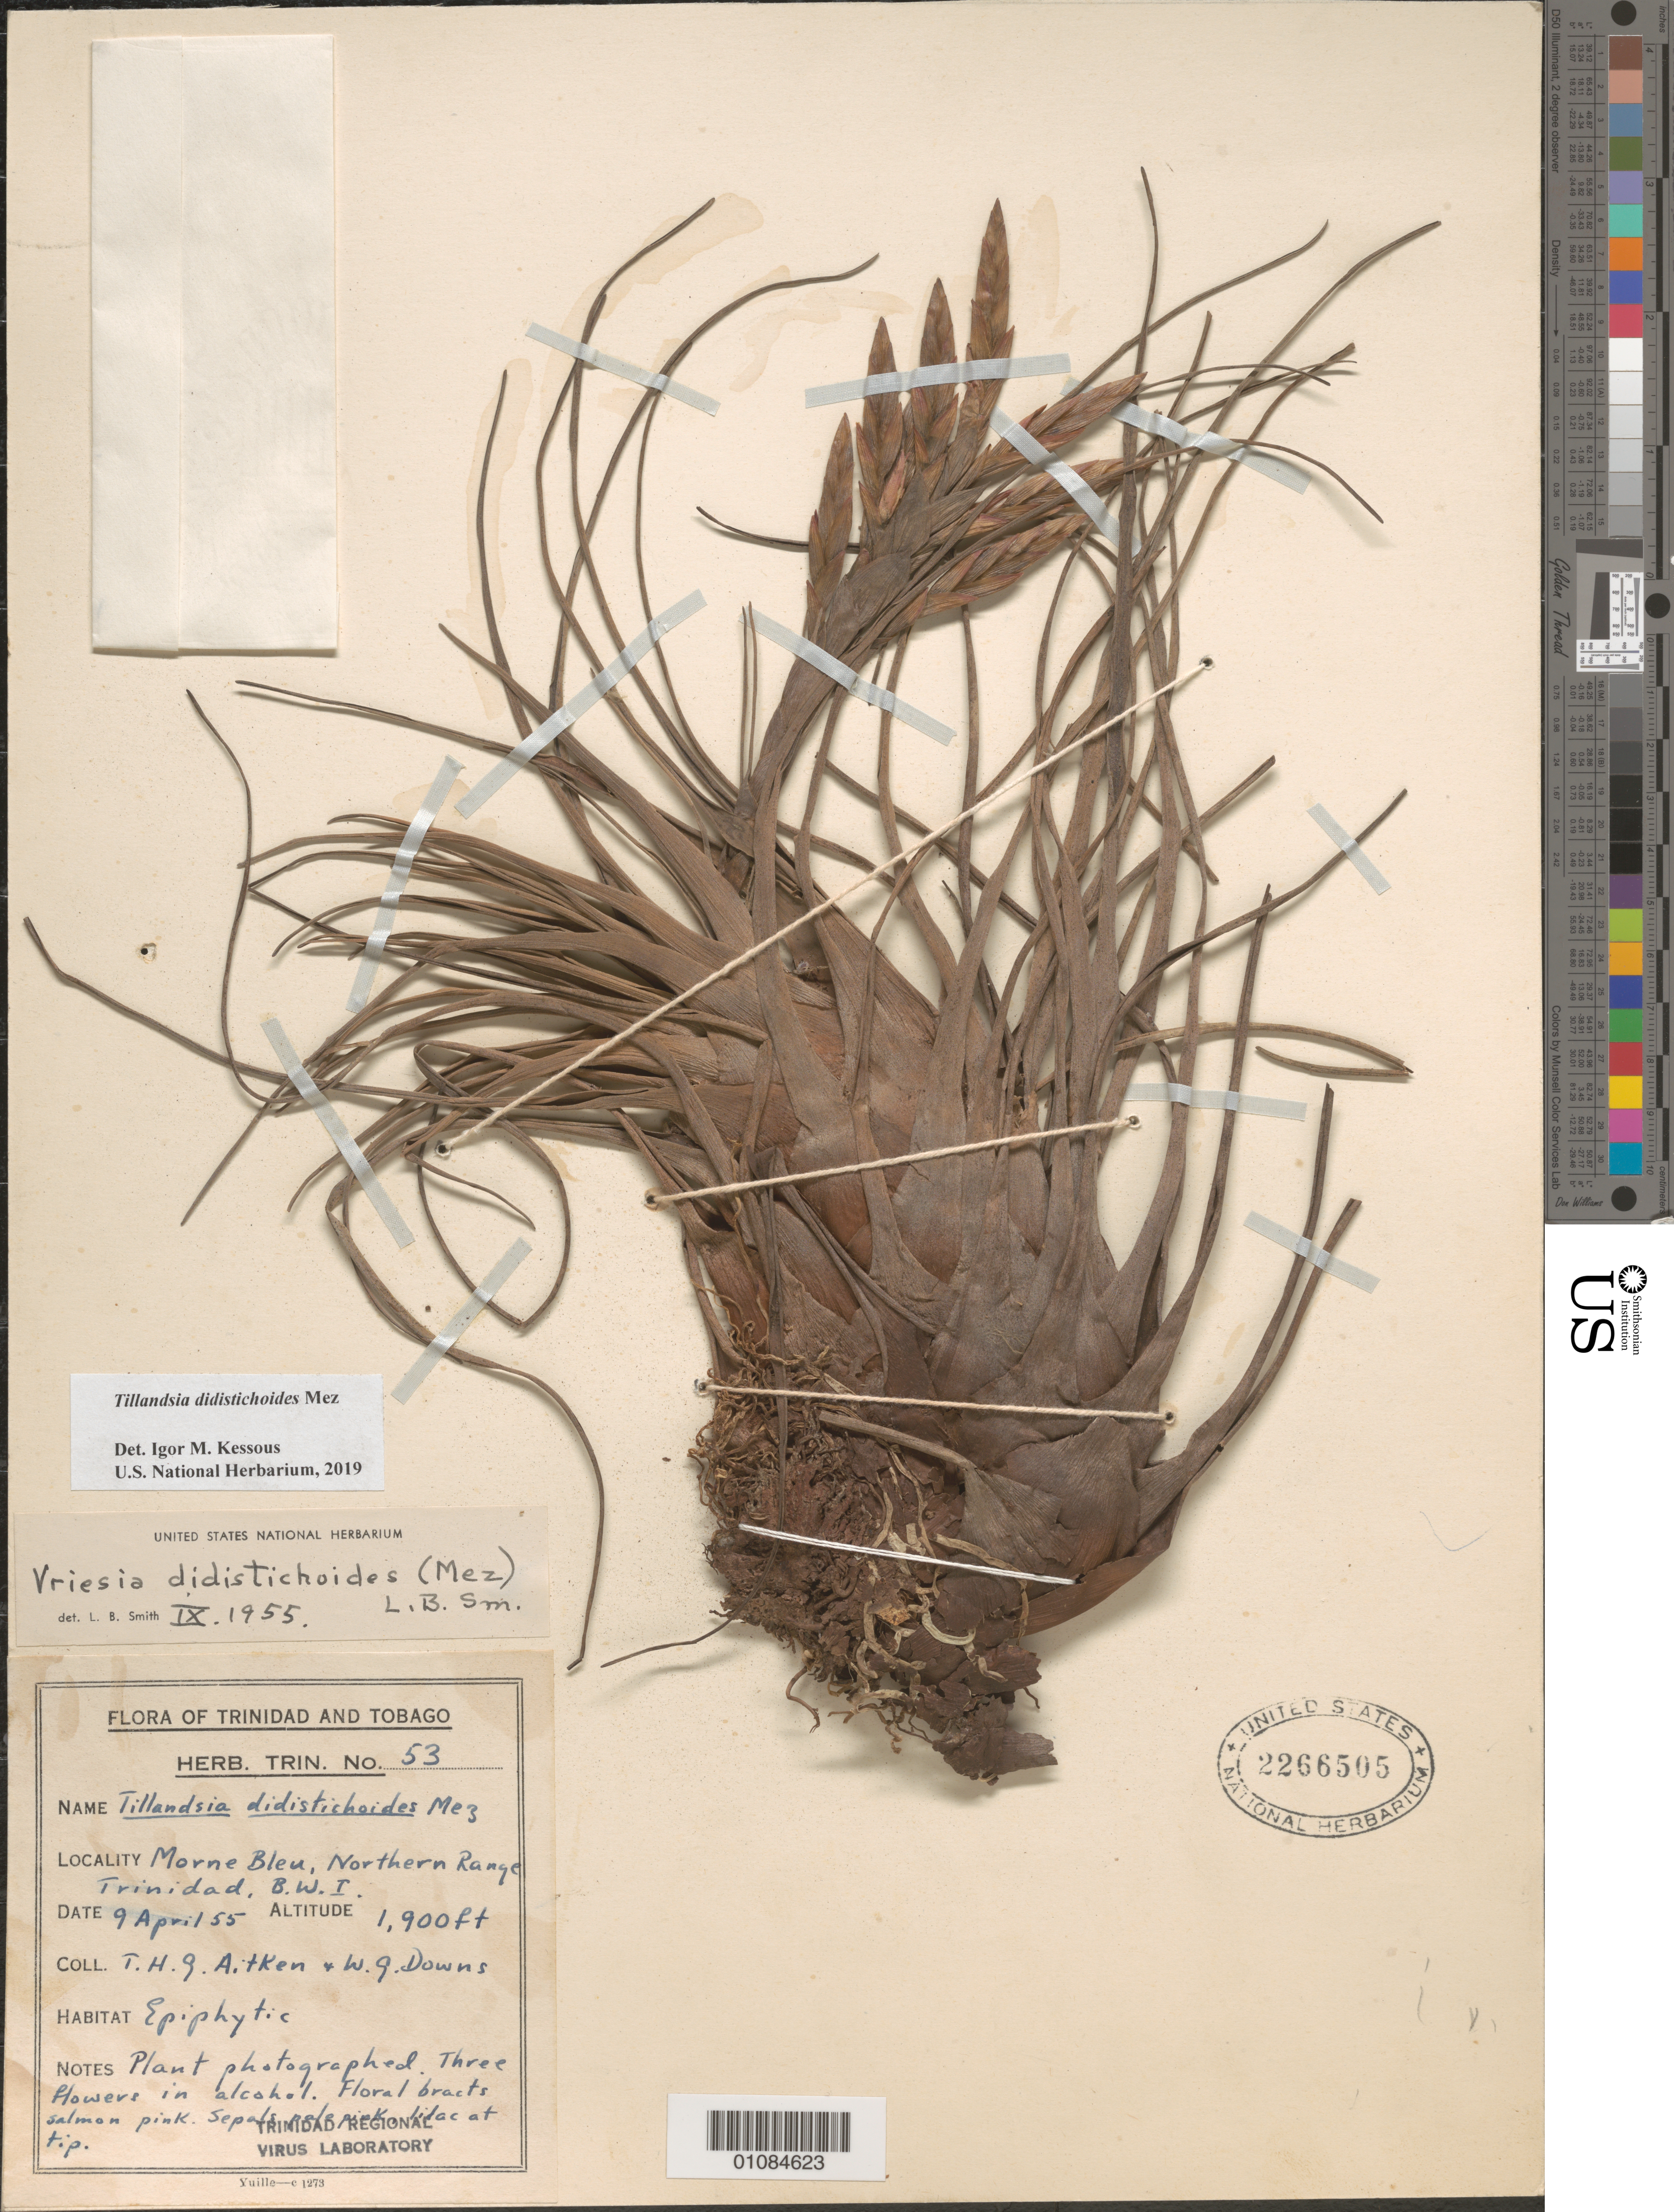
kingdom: Plantae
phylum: Tracheophyta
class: Liliopsida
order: Poales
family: Bromeliaceae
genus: Tillandsia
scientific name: Tillandsia didistichoides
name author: Mez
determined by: Kessous, Igor M.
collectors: T. Aitken & W. G. Downs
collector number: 53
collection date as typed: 09 Apr 1955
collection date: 1955-04-09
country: Trinidad and Tobago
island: Trinidad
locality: Morne Bleu, Northern Range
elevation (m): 579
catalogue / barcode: US 2266505